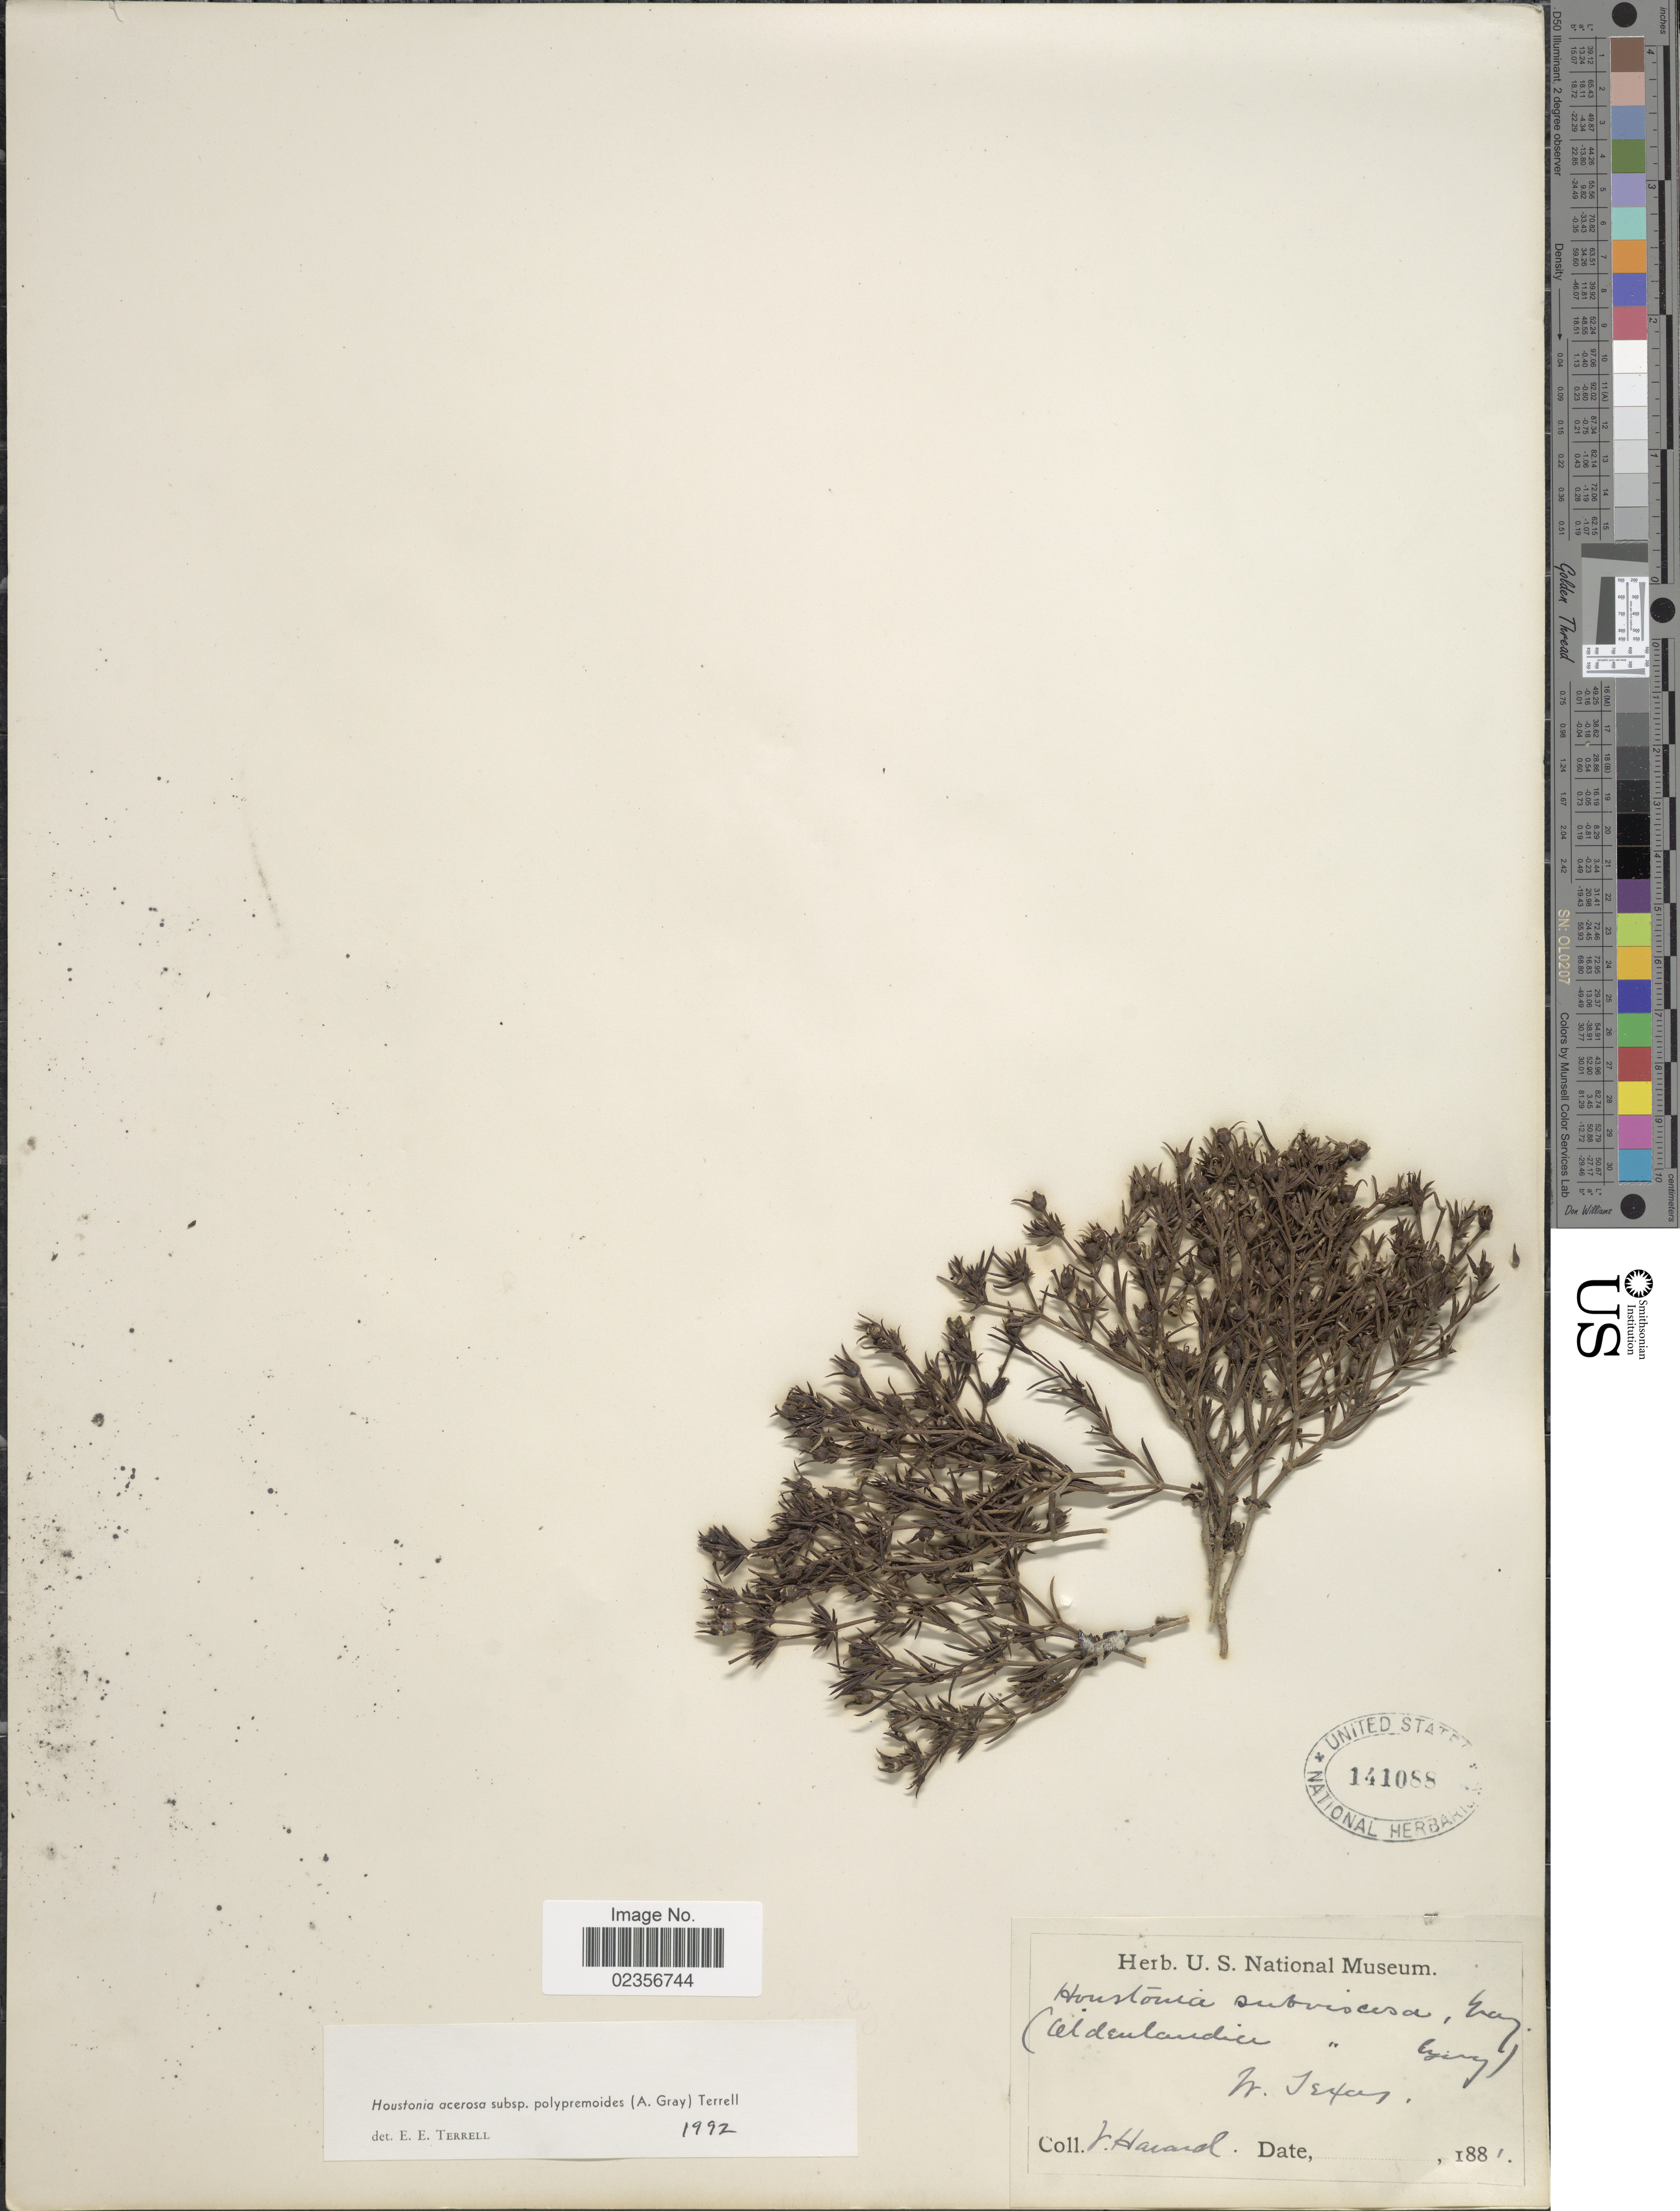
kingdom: Plantae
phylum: Tracheophyta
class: Magnoliopsida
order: Gentianales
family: Rubiaceae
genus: Houstonia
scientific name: Houstonia acerosa var. polypremoides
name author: (A. Gray) Terrell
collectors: V. Havard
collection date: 1881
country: United States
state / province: Texas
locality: W. Texas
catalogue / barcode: US 141088